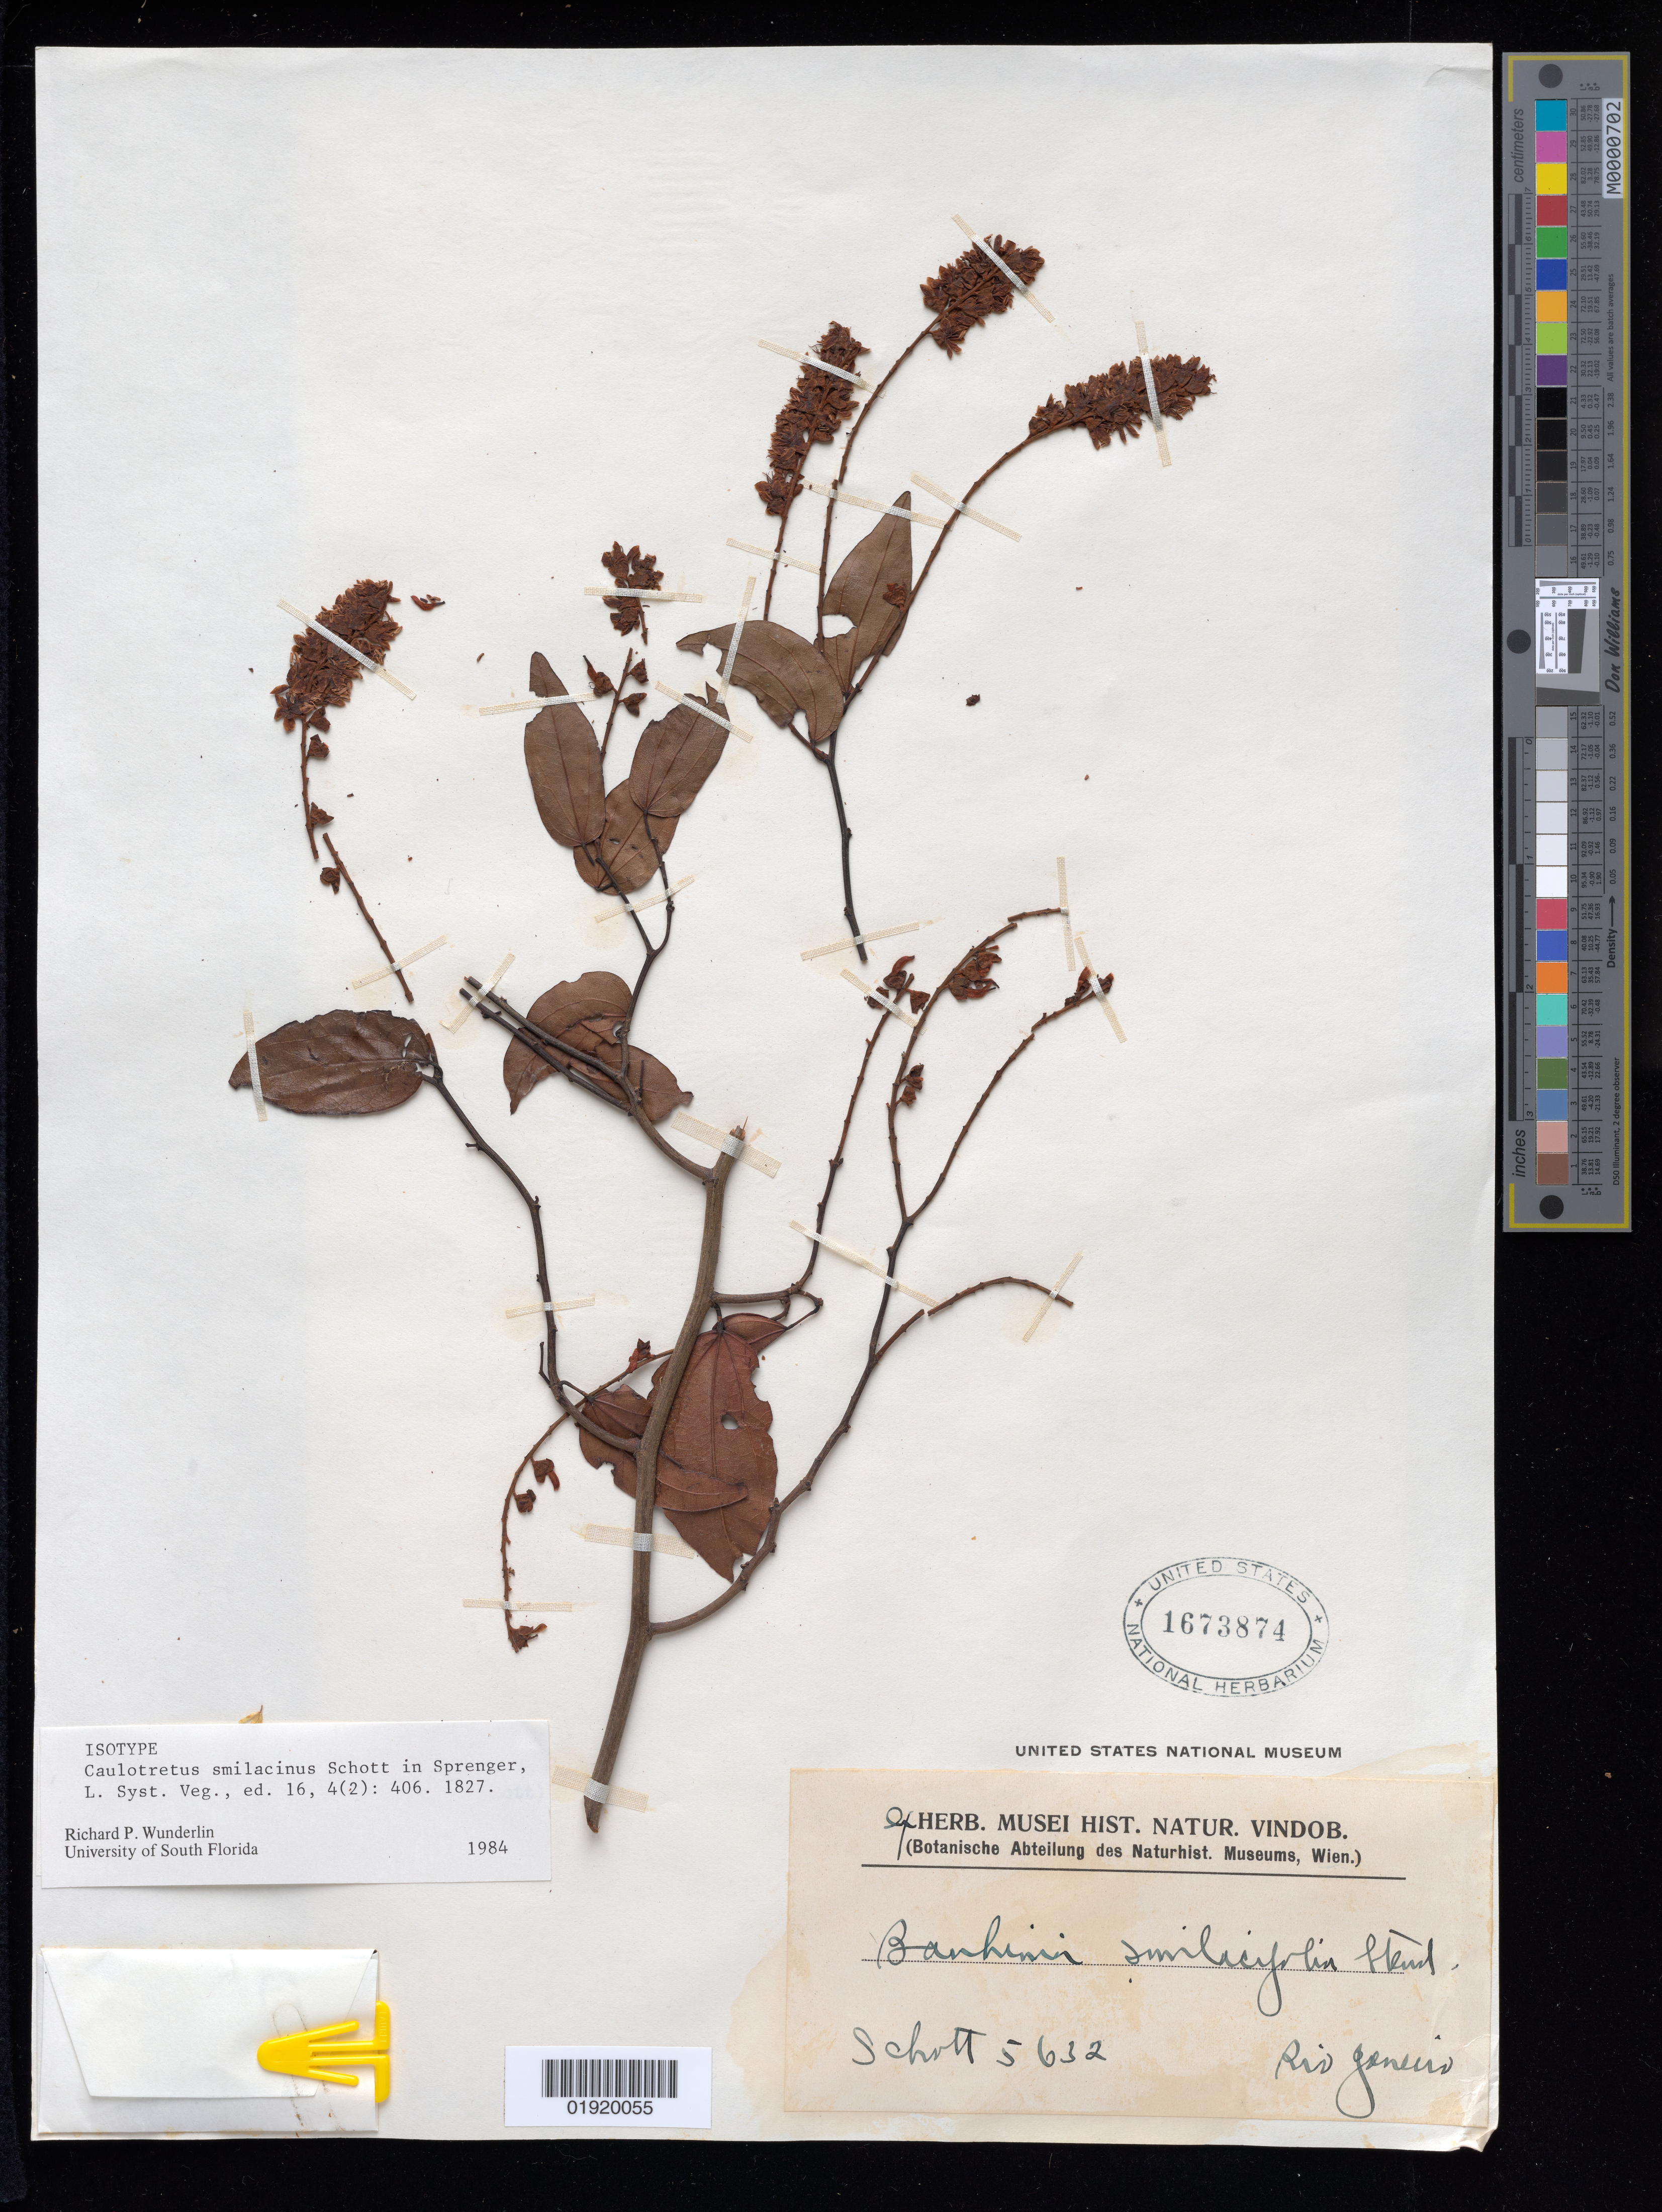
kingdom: Plantae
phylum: Tracheophyta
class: Magnoliopsida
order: Fabales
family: Fabaceae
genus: Caulotretus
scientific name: Caulotretus smilacinus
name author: Schott in Spreng.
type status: Possible Type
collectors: H. W. Schott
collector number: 5632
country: Brazil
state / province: Rio de Janeiro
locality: "Rio Janeiro"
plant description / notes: Annotated by R.P. Wunderlin (1984) as "isotype" but protologue cites no collections (or even locality)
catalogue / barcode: US 1673874